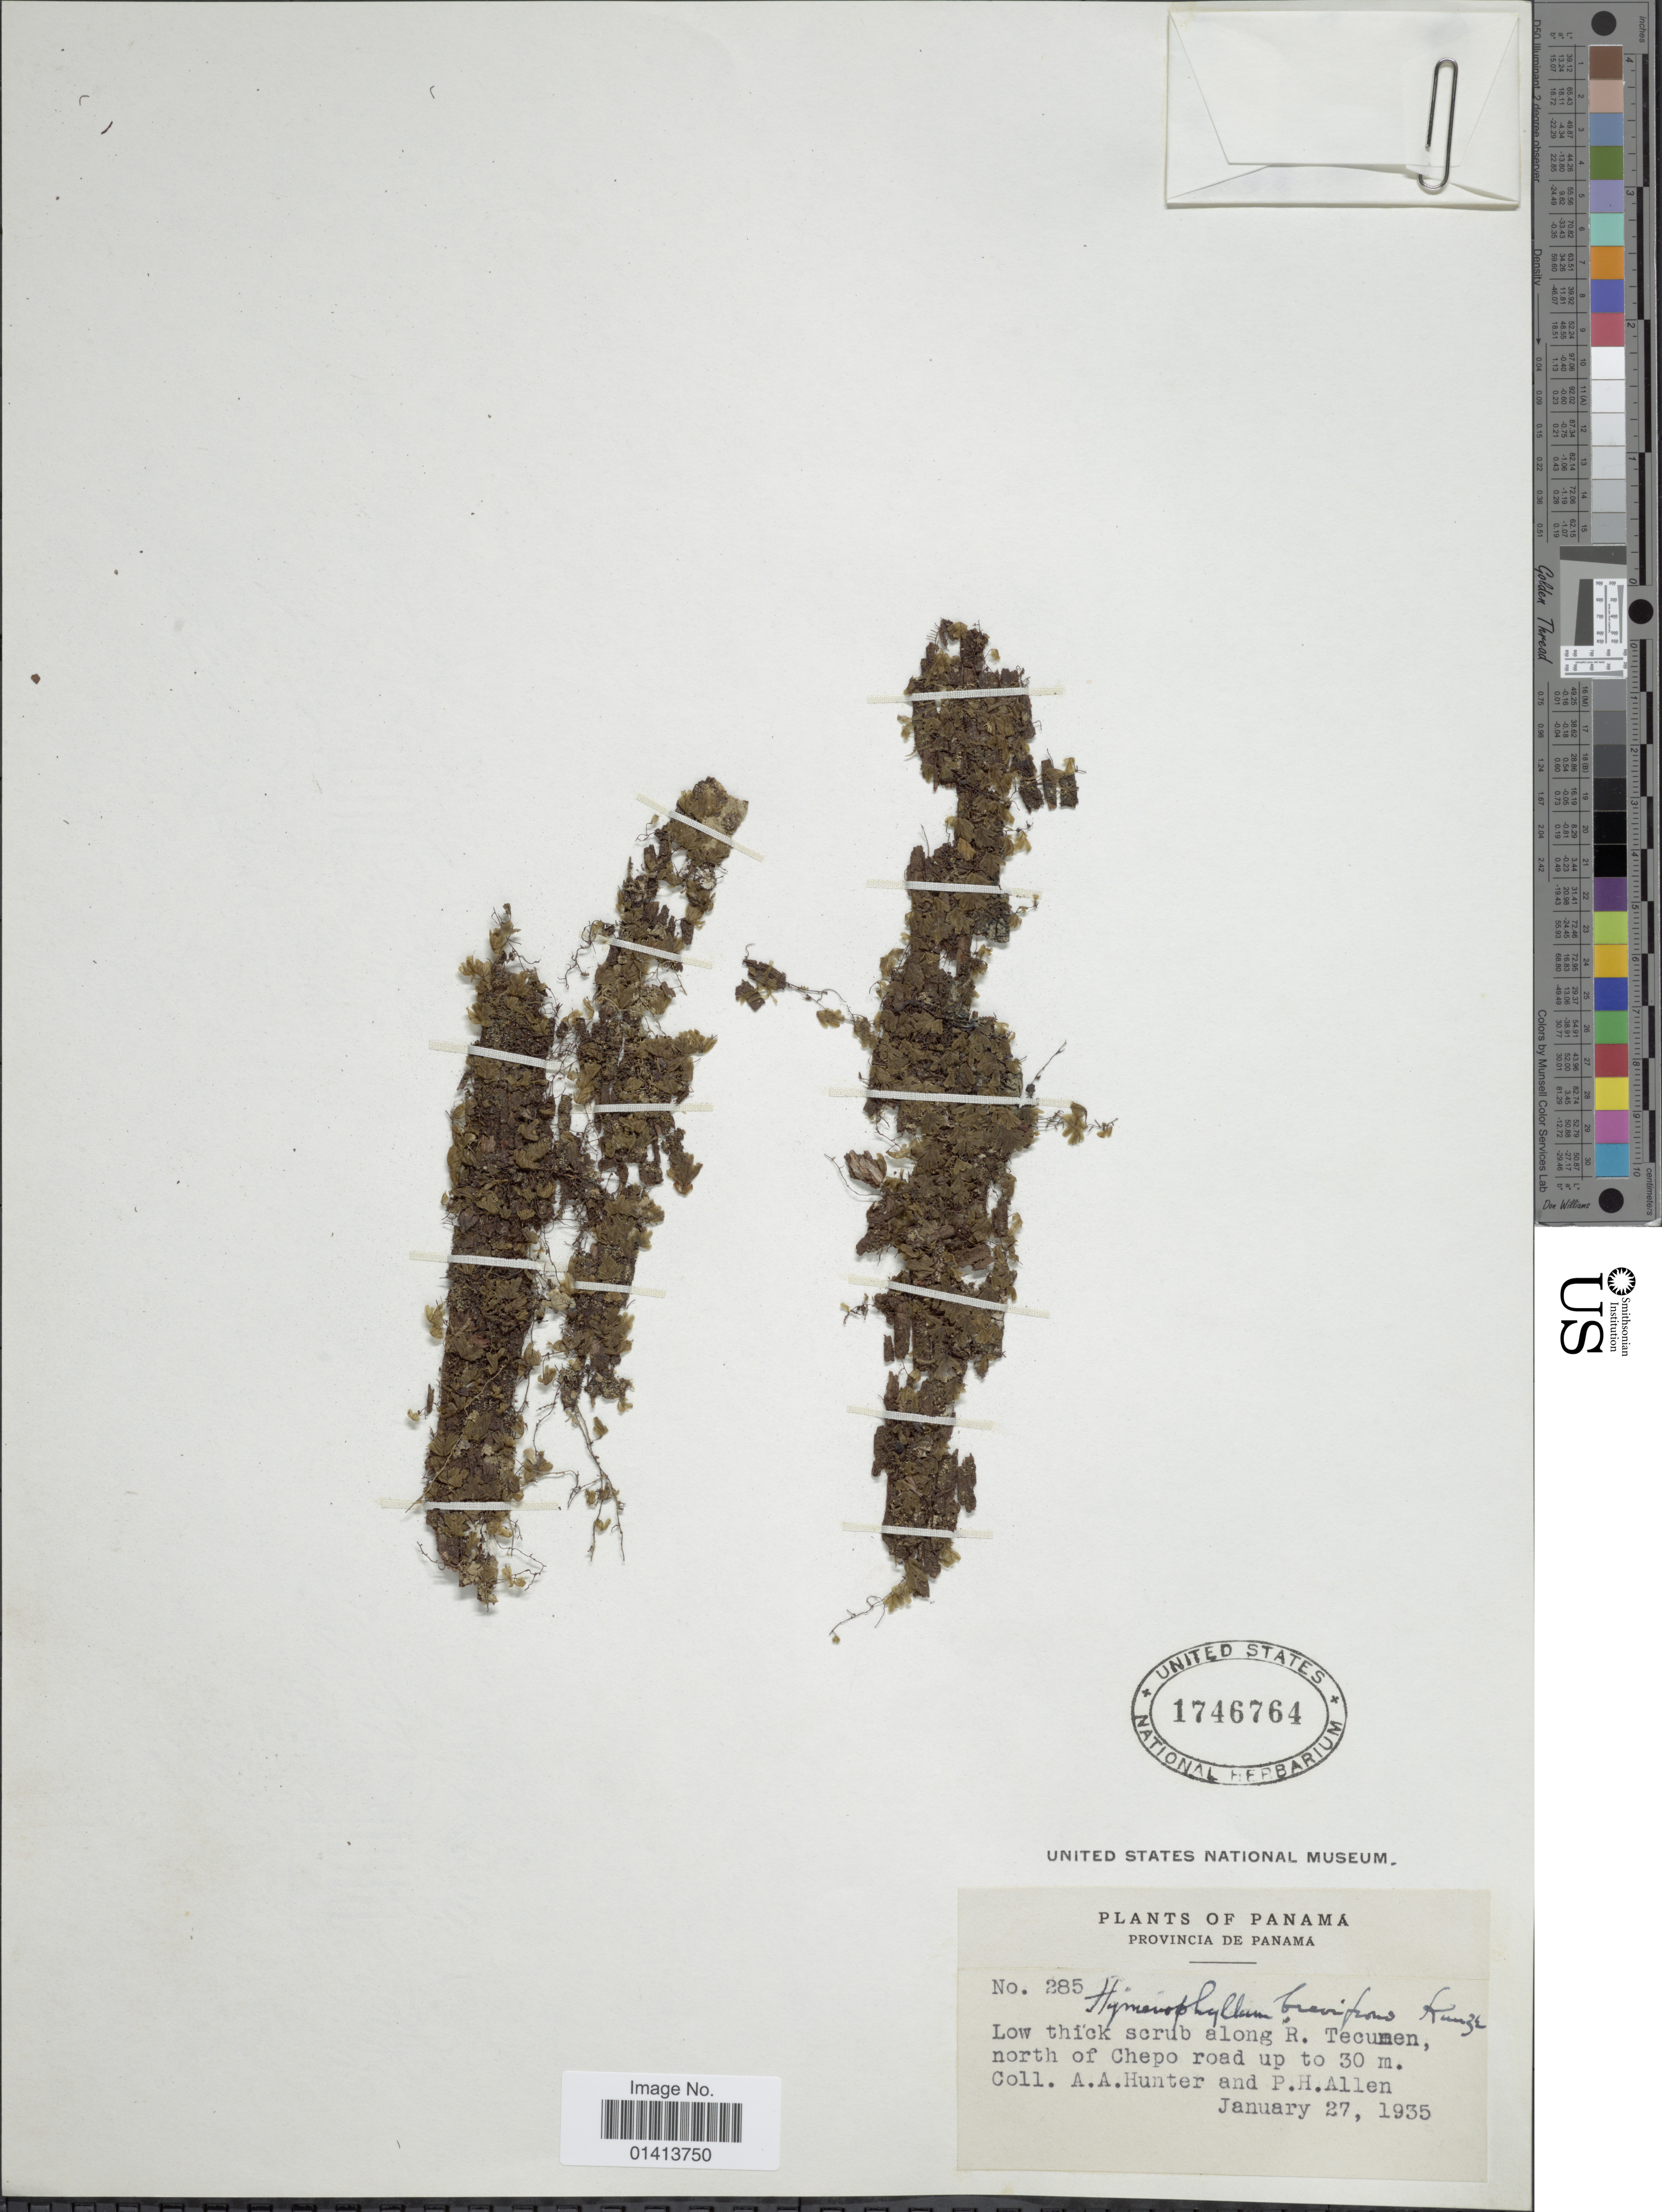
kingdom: Plantae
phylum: Tracheophyta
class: Polypodiopsida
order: Hymenophyllales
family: Hymenophyllaceae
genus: Hymenophyllum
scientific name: Hymenophyllum brevifrons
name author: Kunze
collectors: A. Hunter & P. H. Allen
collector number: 285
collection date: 1935-01-27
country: Panama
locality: Along R. Tecumen, north of Chepo road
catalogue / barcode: US 1746764